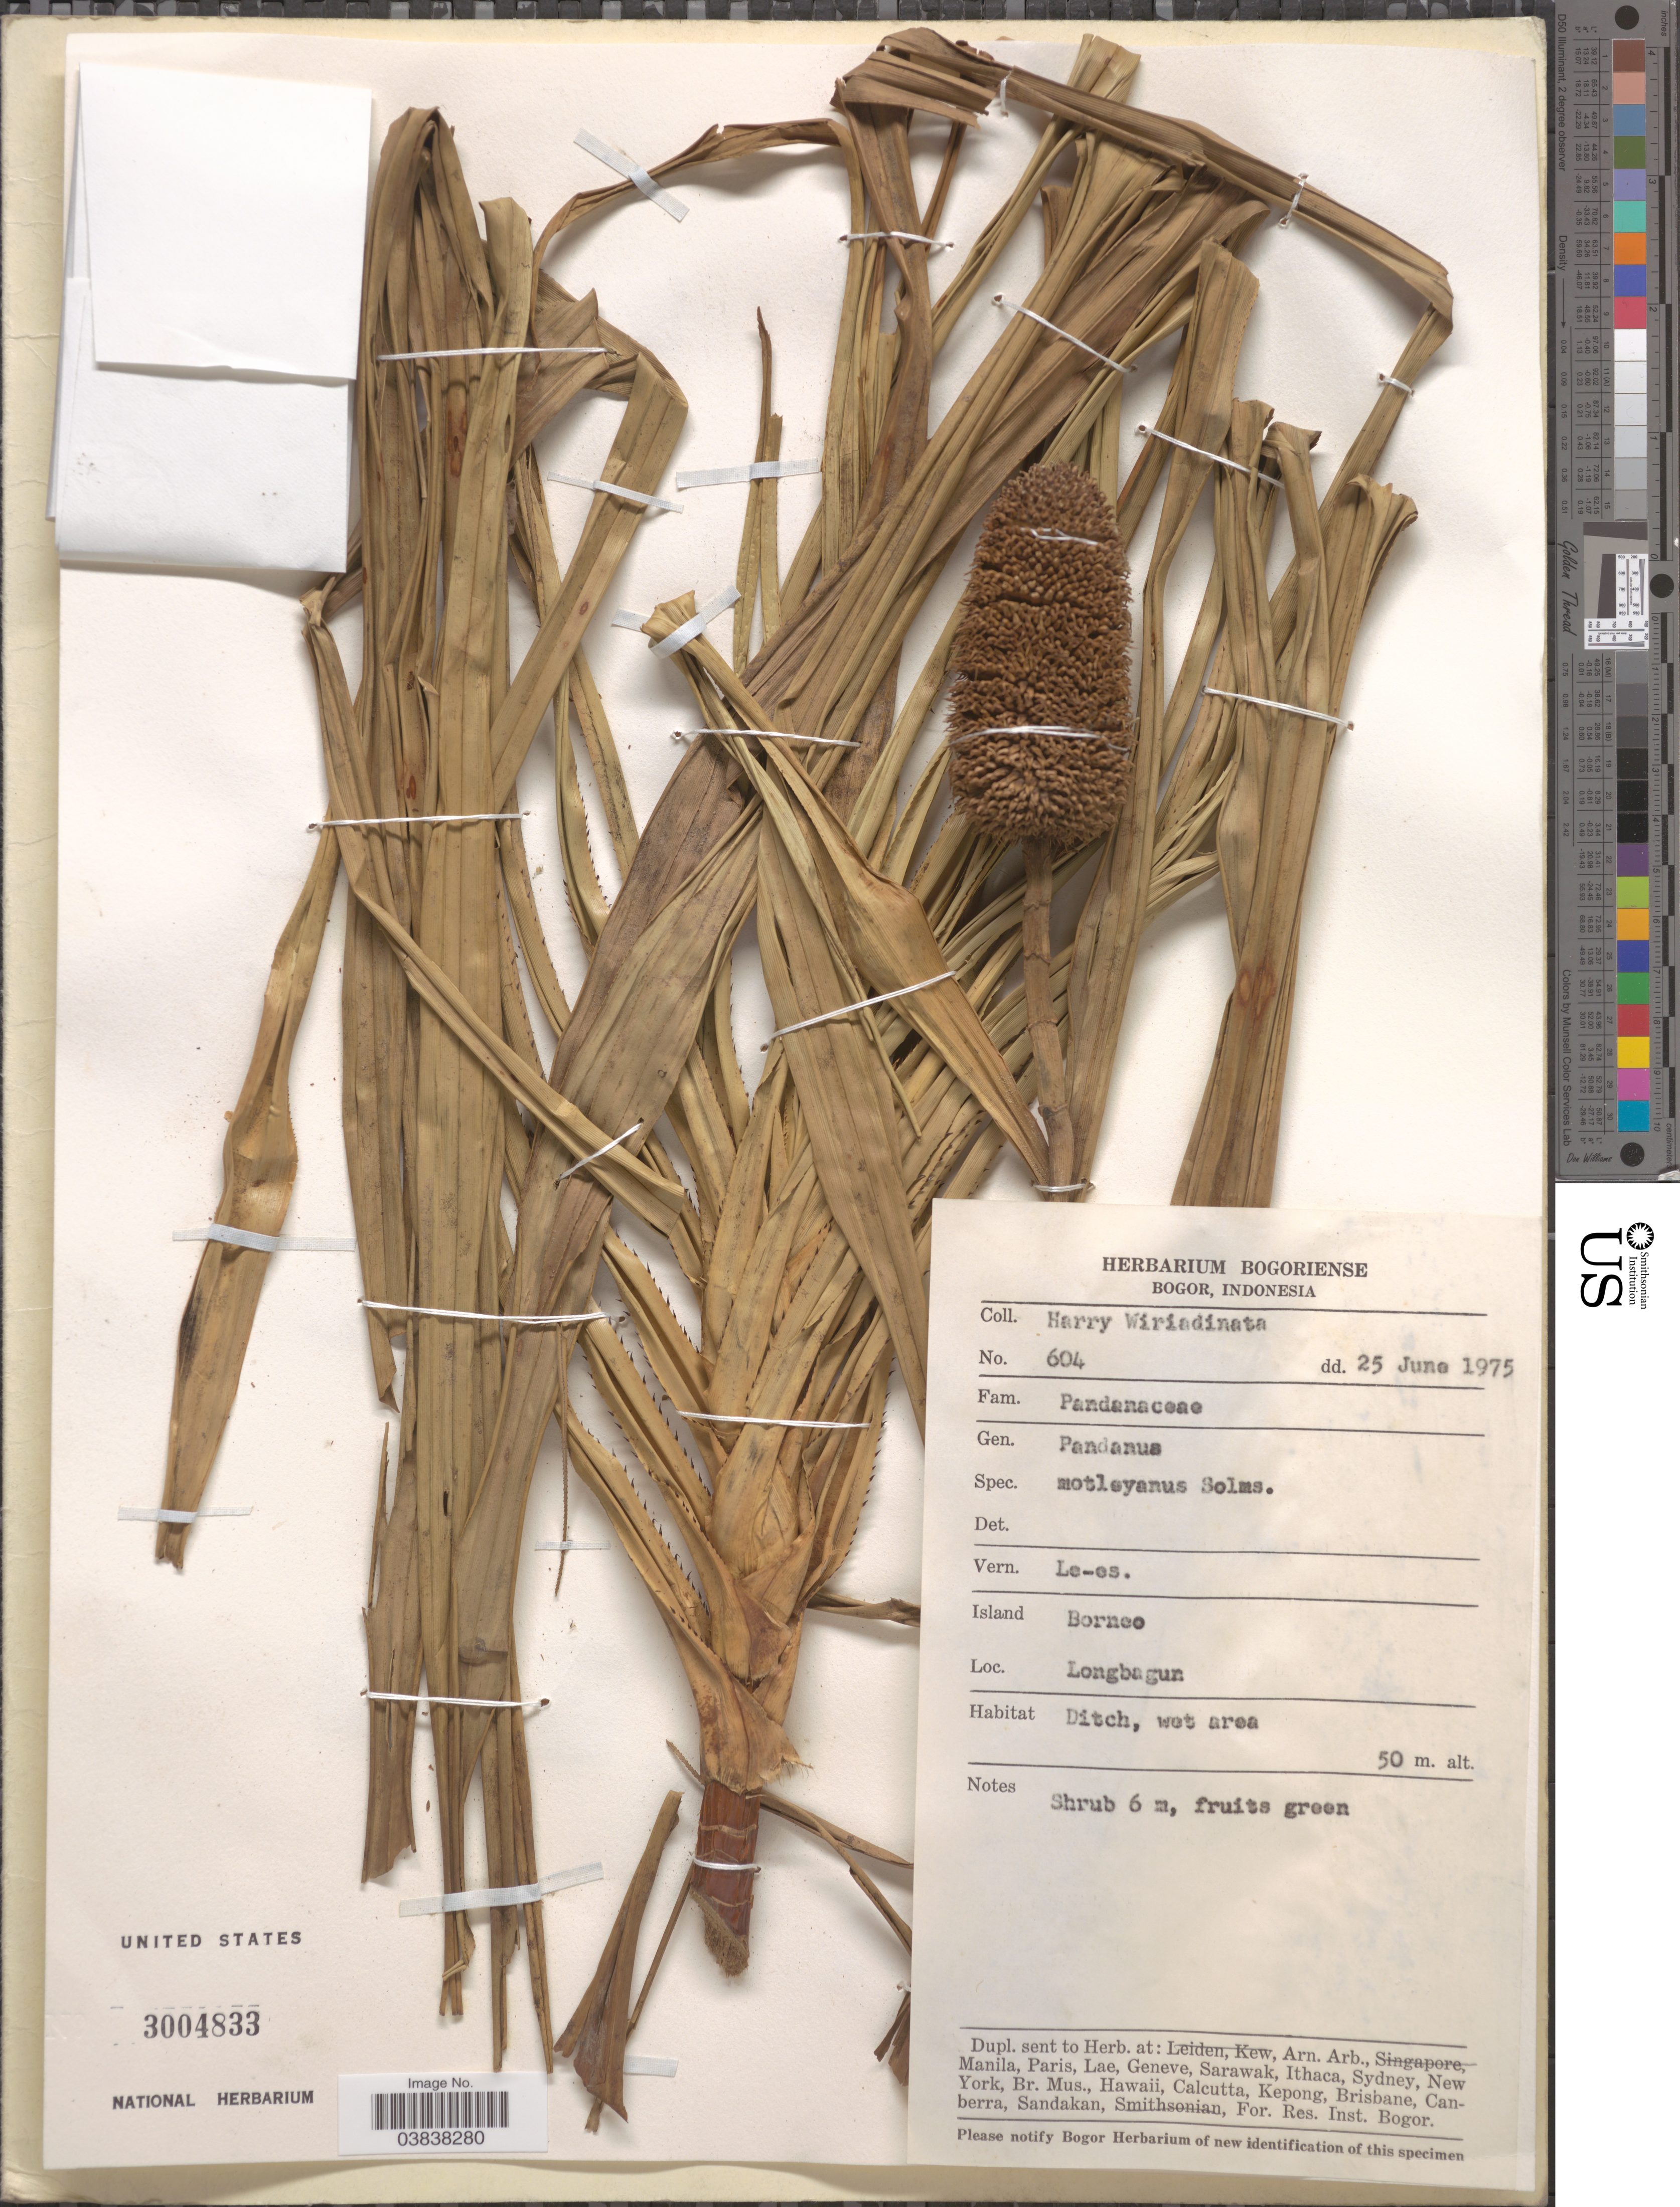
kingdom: Plantae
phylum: Tracheophyta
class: Liliopsida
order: Pandanales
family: Pandanaceae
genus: Pandanus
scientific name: Pandanus motleyanus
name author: Solms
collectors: H. Wiriadinata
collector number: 604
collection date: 1975-06-25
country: Indonesia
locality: Island Borneo. Longbagun.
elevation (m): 50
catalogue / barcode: US 3004833